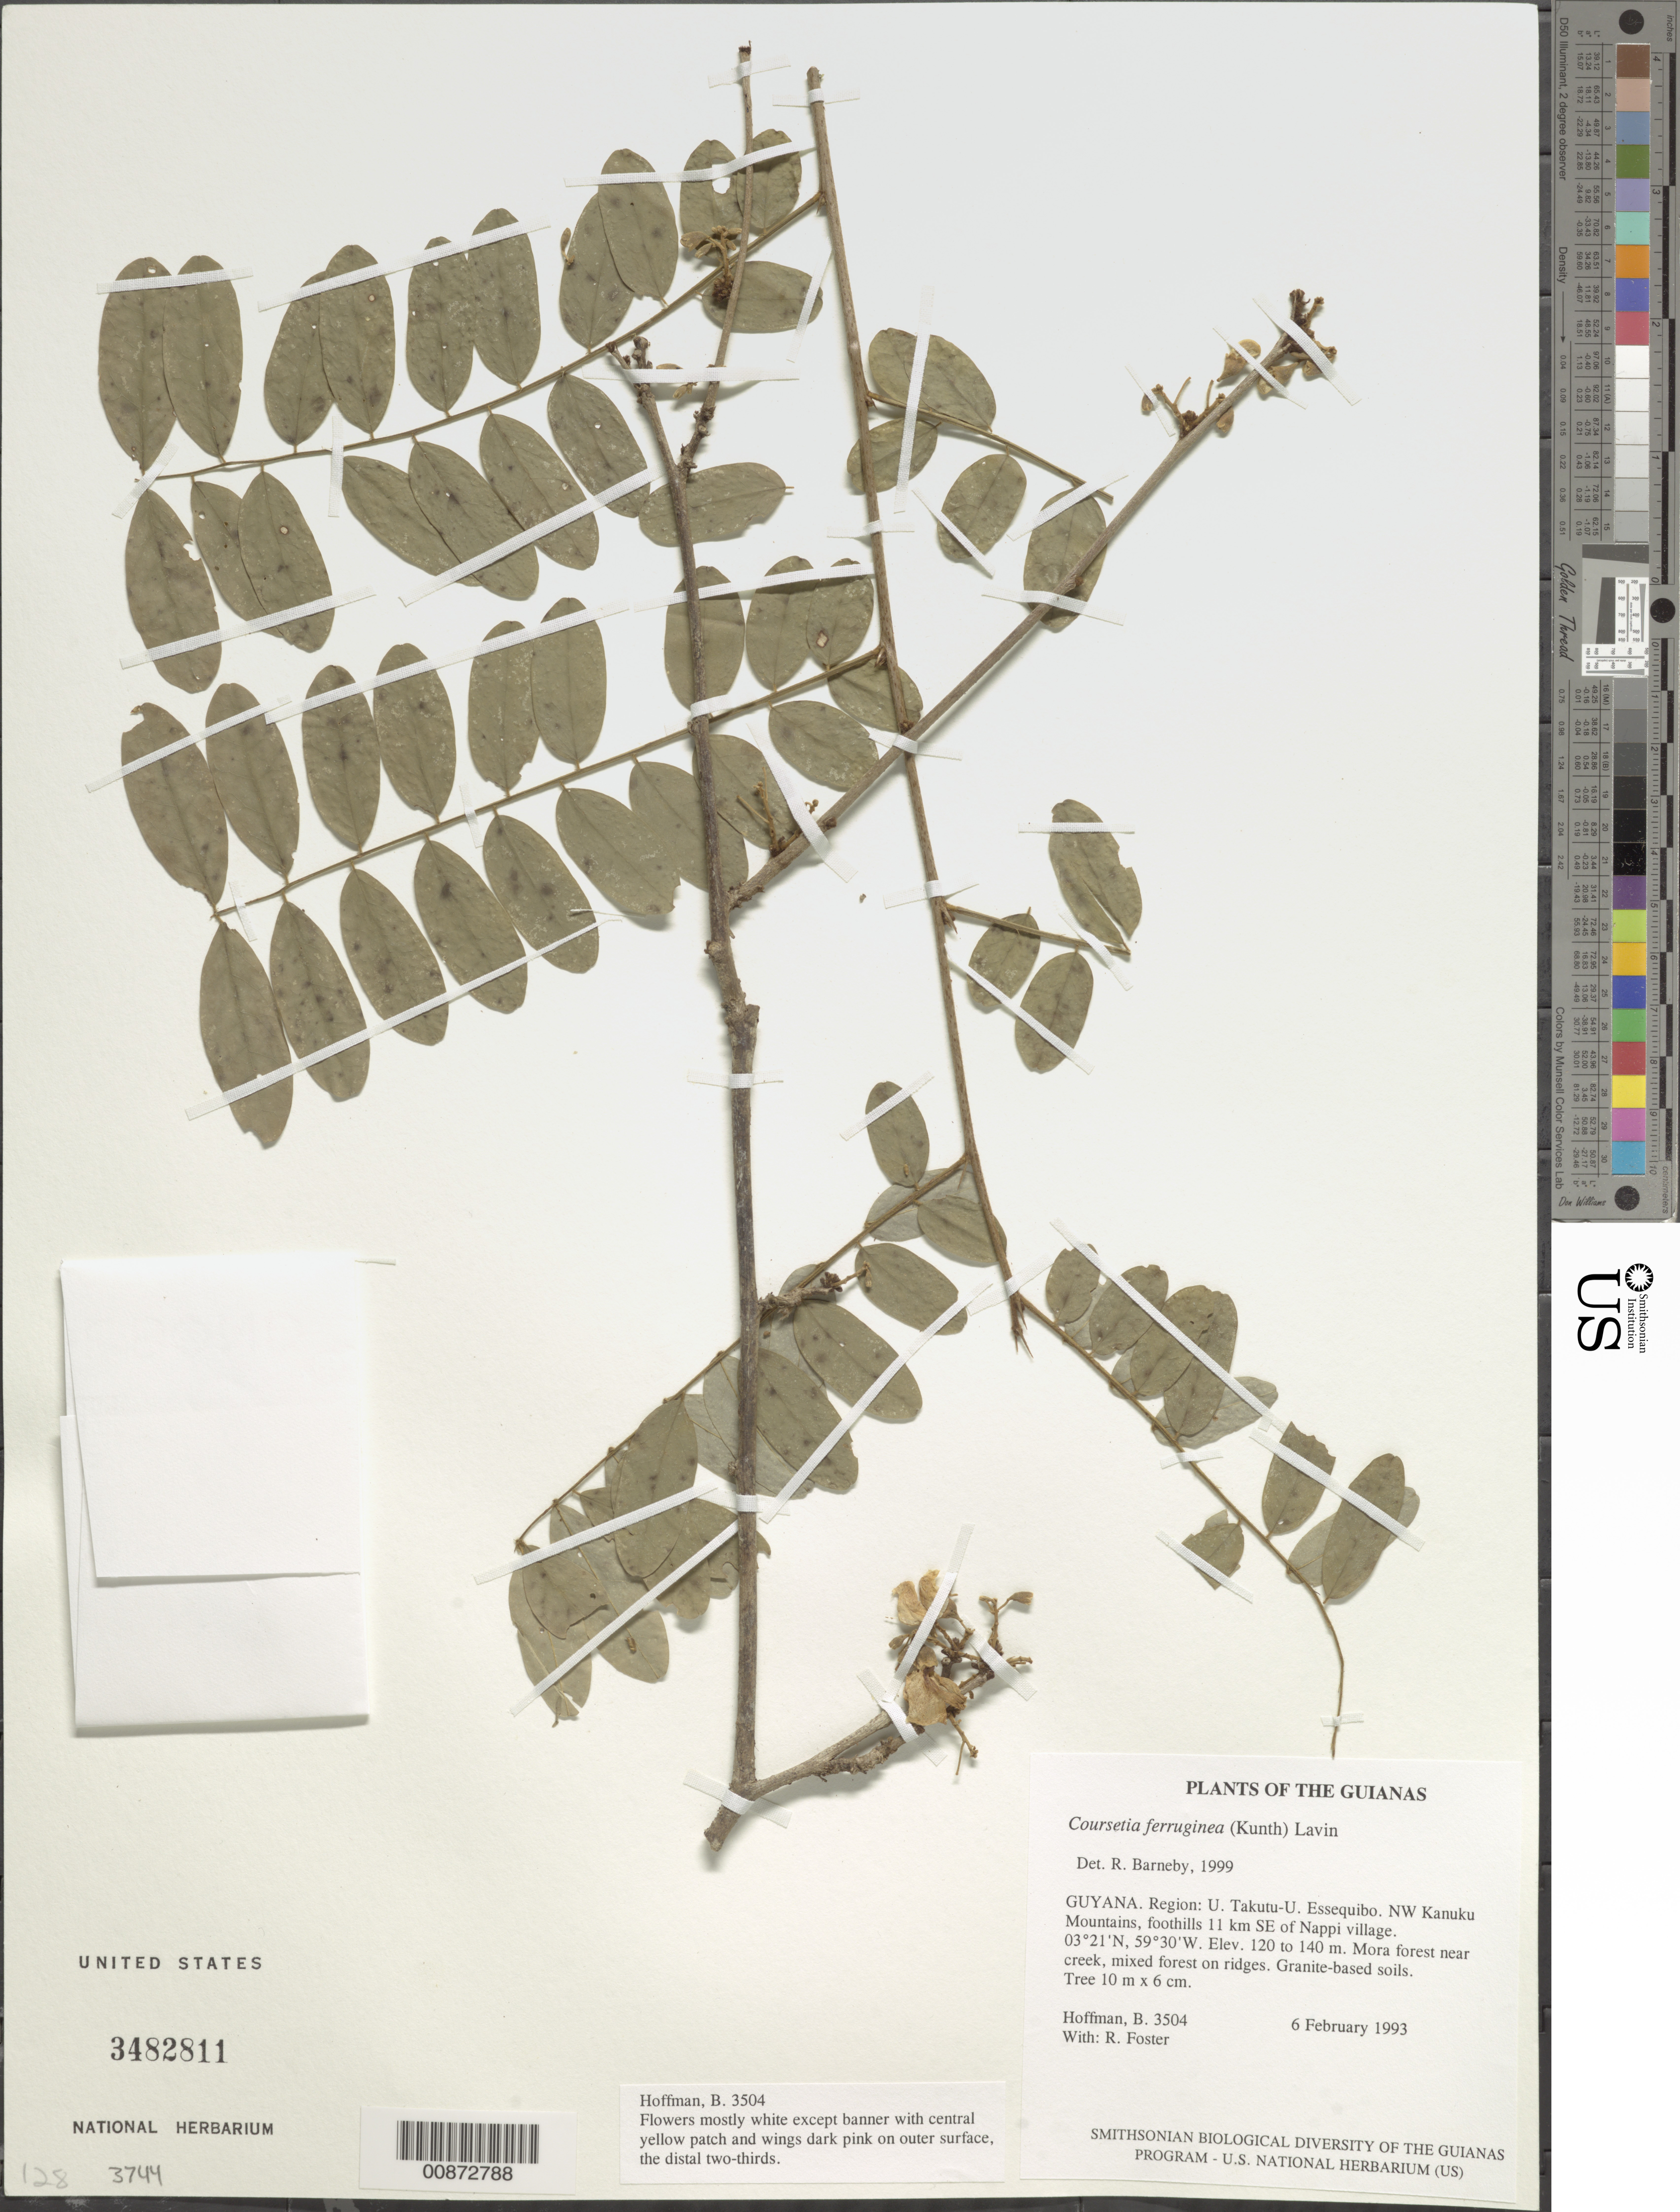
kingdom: Plantae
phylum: Tracheophyta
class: Magnoliopsida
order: Fabales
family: Fabaceae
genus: Coursetia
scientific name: Coursetia ferruginea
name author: (Kunth) Lavin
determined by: Barneby, Rupert C., (NY)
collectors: B. Hoffman & R. Foster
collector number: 3504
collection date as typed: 6 February 1993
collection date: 1993-02-06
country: Guyana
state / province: U. Takutu-U. Essequibo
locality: NW Kanuku Mountains, foothills 11 km SE of Nappi village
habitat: Mora forest near creek, mixed forest on ridges. Granite-based soils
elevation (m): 120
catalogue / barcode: US 3482811